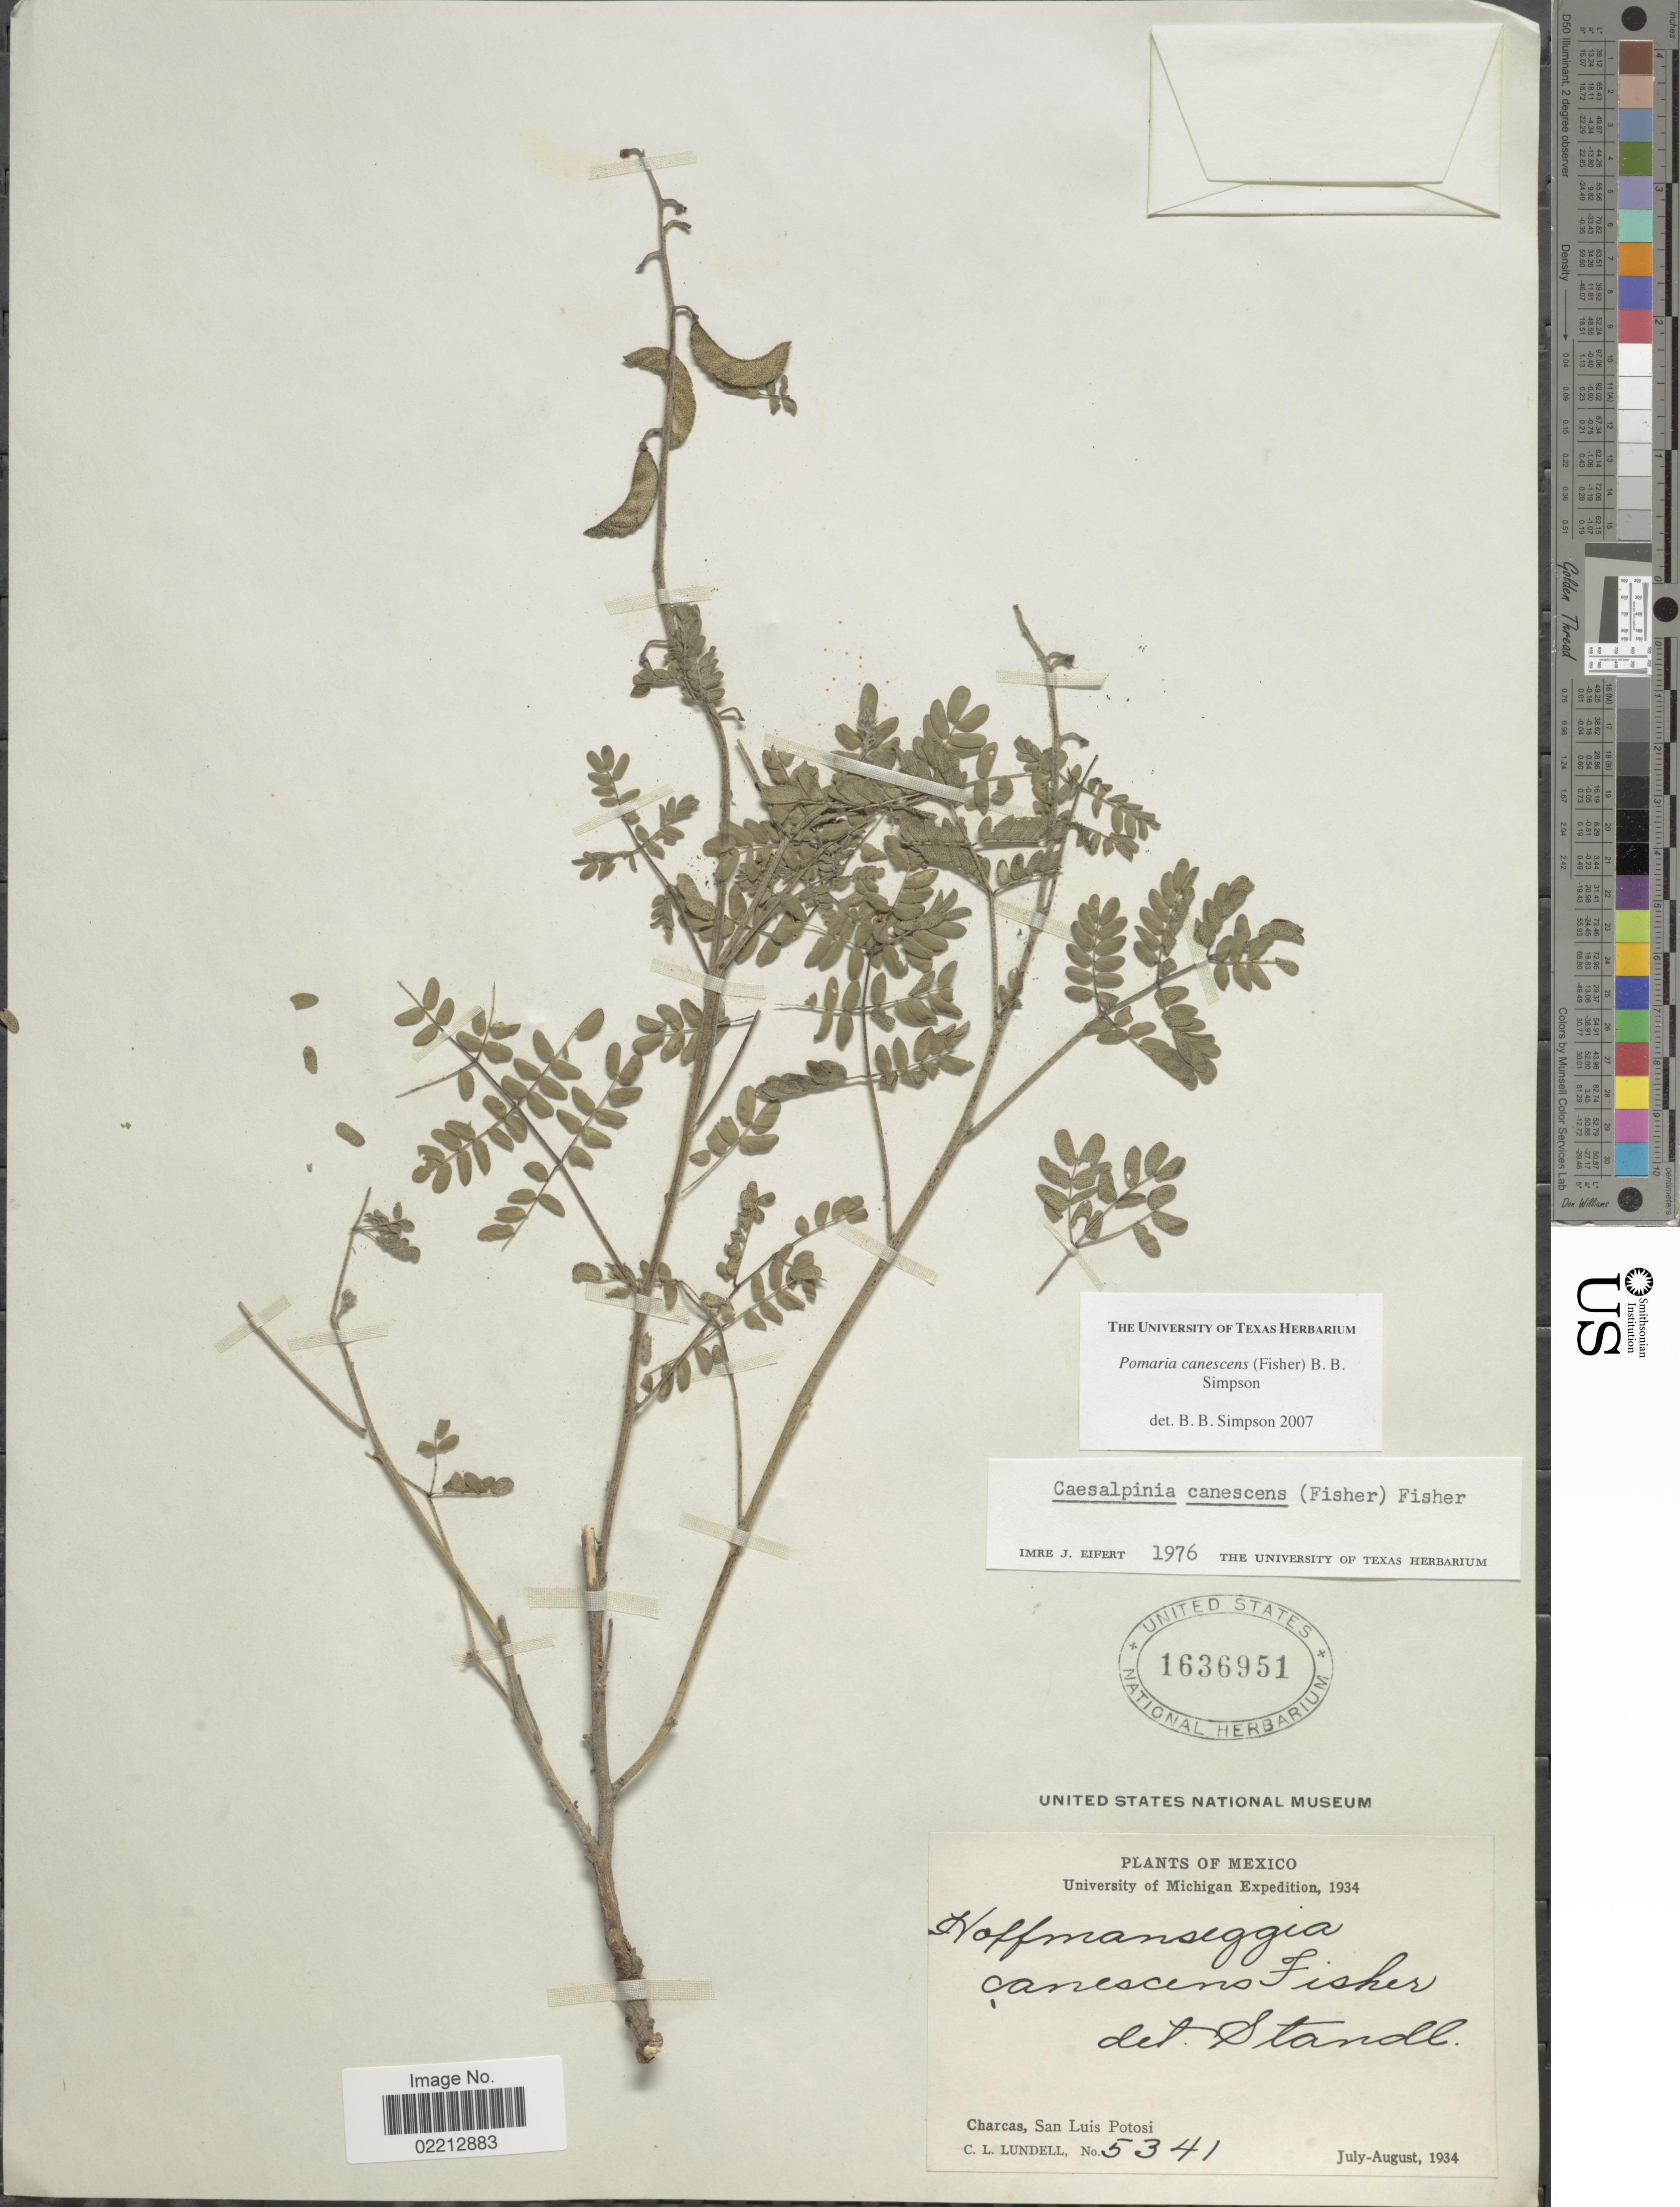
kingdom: Plantae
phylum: Tracheophyta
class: Magnoliopsida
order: Fabales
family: Fabaceae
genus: Pomaria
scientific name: Pomaria canescens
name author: (Fisher) B.B. Simpson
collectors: C. L. Lundell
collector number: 5341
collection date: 1934-07/1934-08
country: Mexico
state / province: San Luis Potosí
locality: Charcas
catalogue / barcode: US 1636951